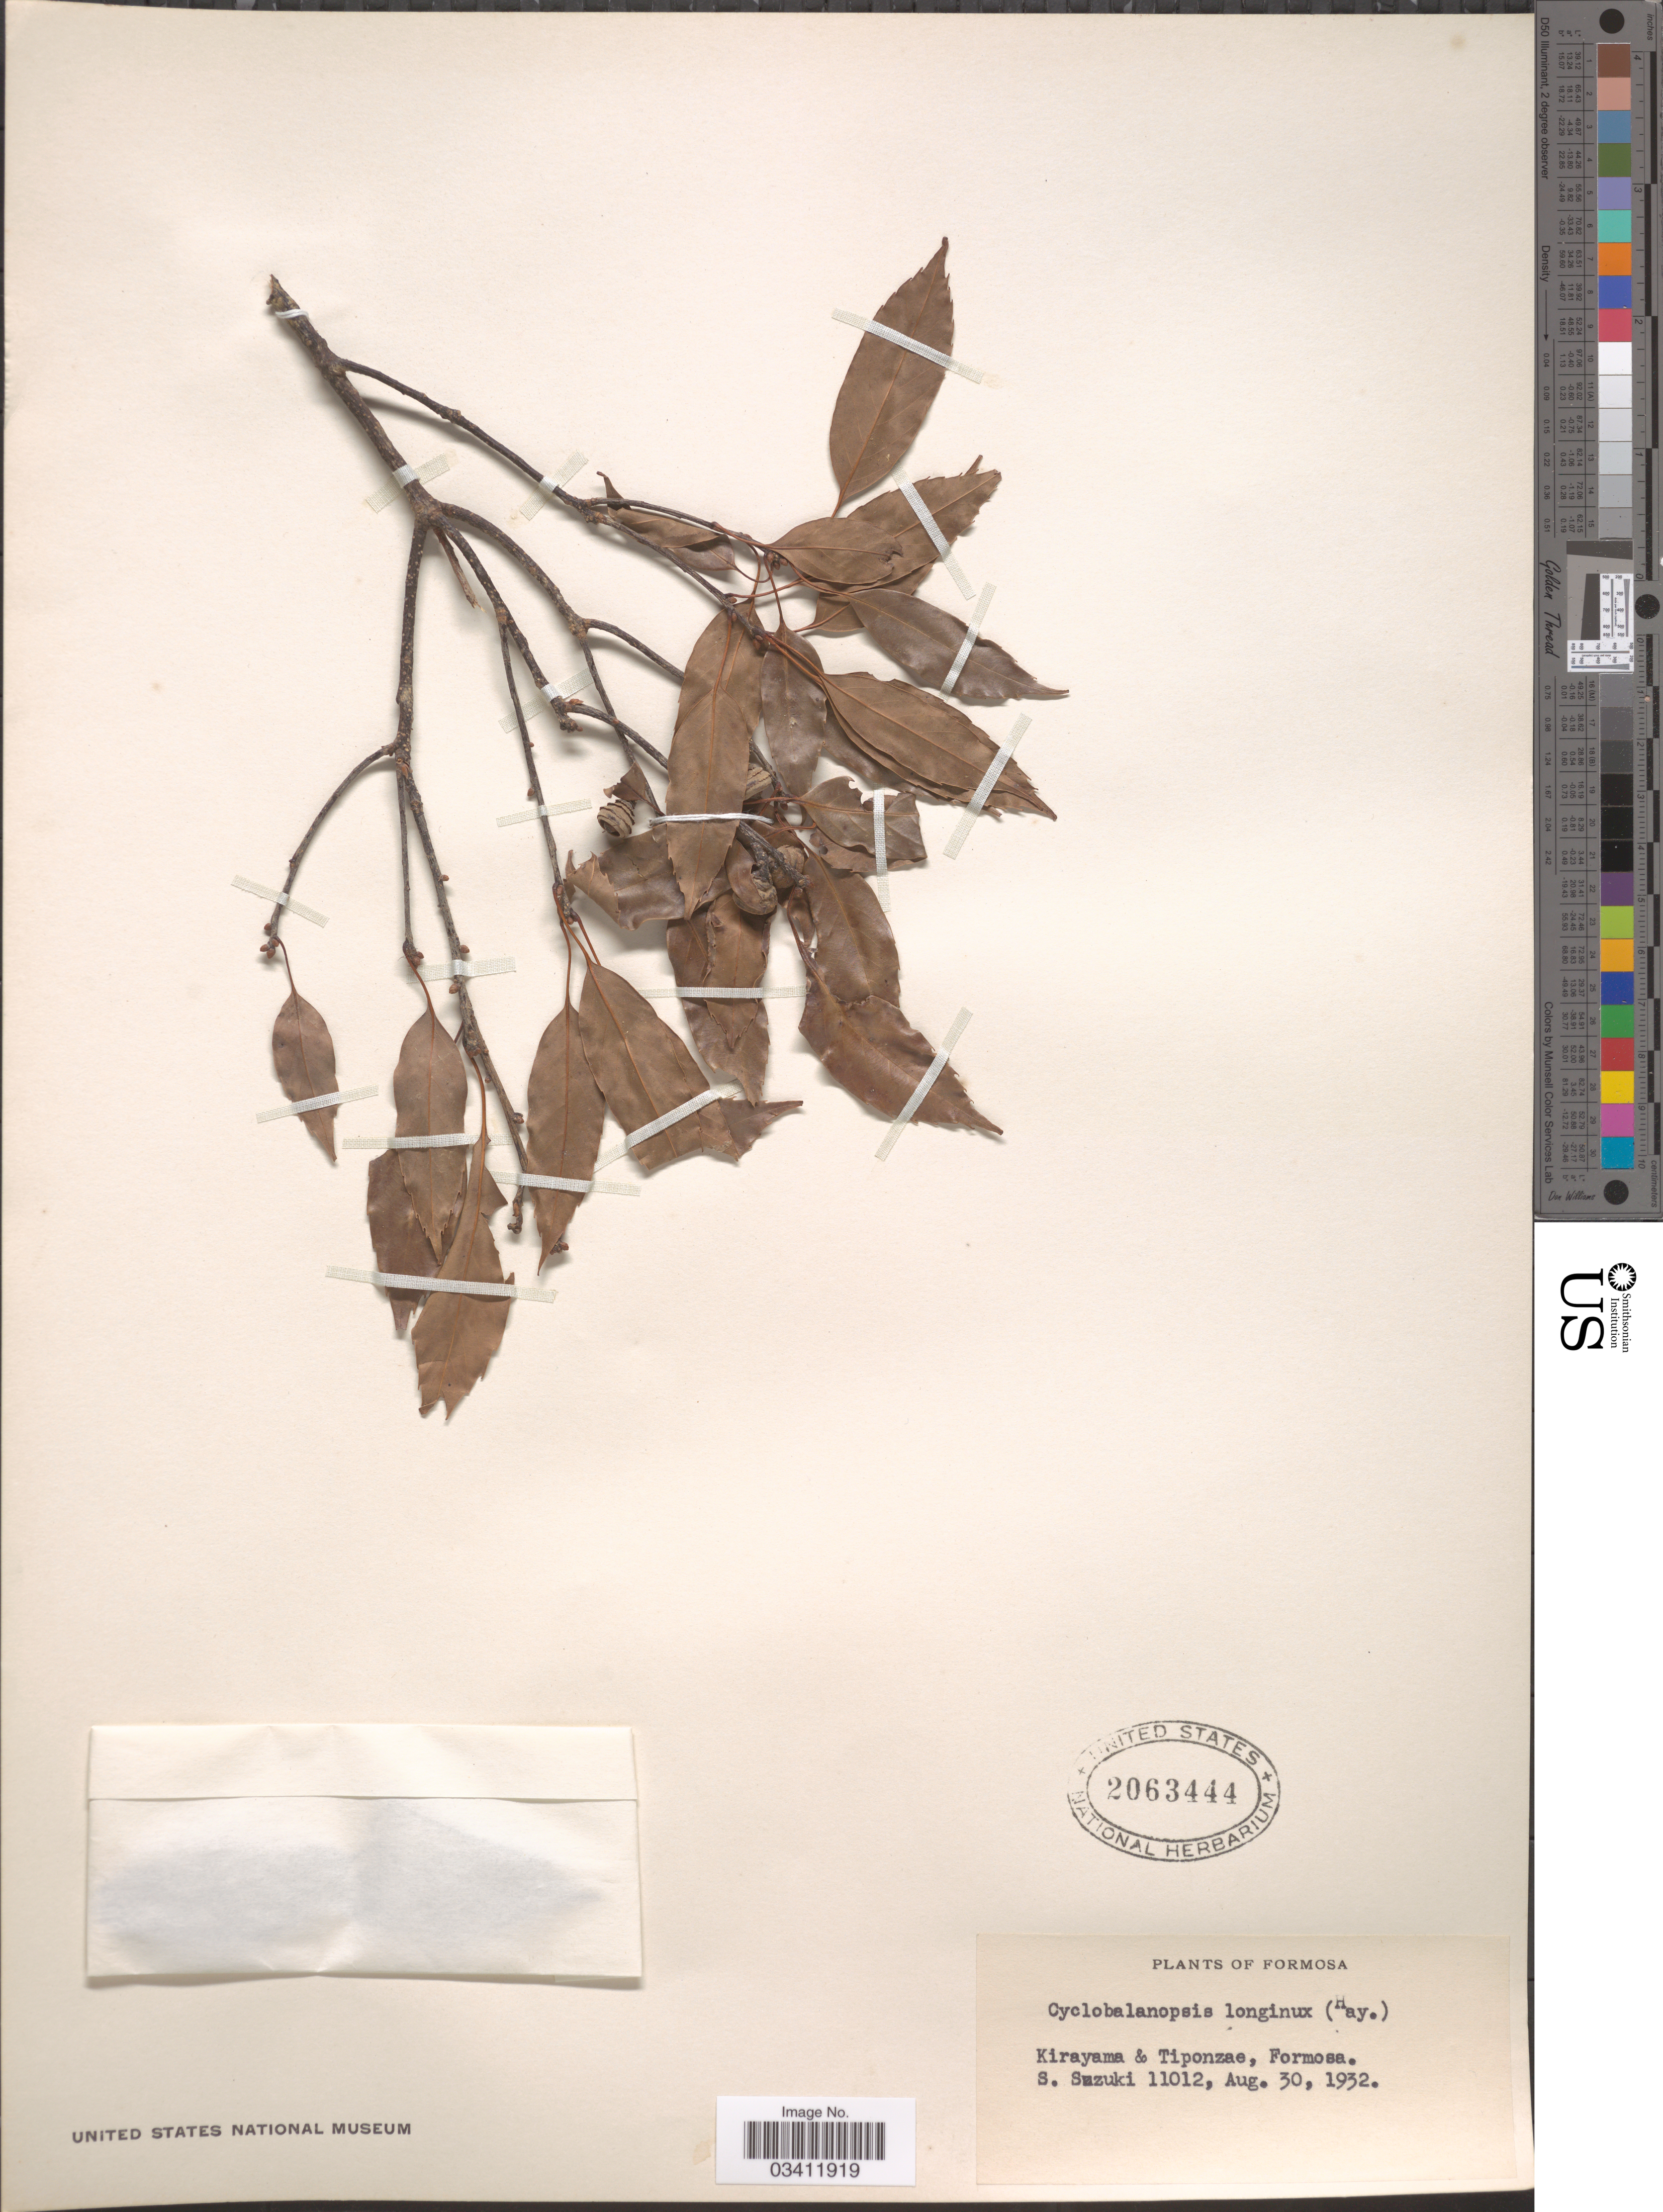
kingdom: Plantae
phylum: Tracheophyta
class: Magnoliopsida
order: Fagales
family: Fagaceae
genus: Quercus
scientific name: Quercus longinux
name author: Hayata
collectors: S. Suzuki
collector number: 11012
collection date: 1932-08-30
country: Taiwan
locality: Kirayama & Tiponzae, Formosa.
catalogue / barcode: US 2063444